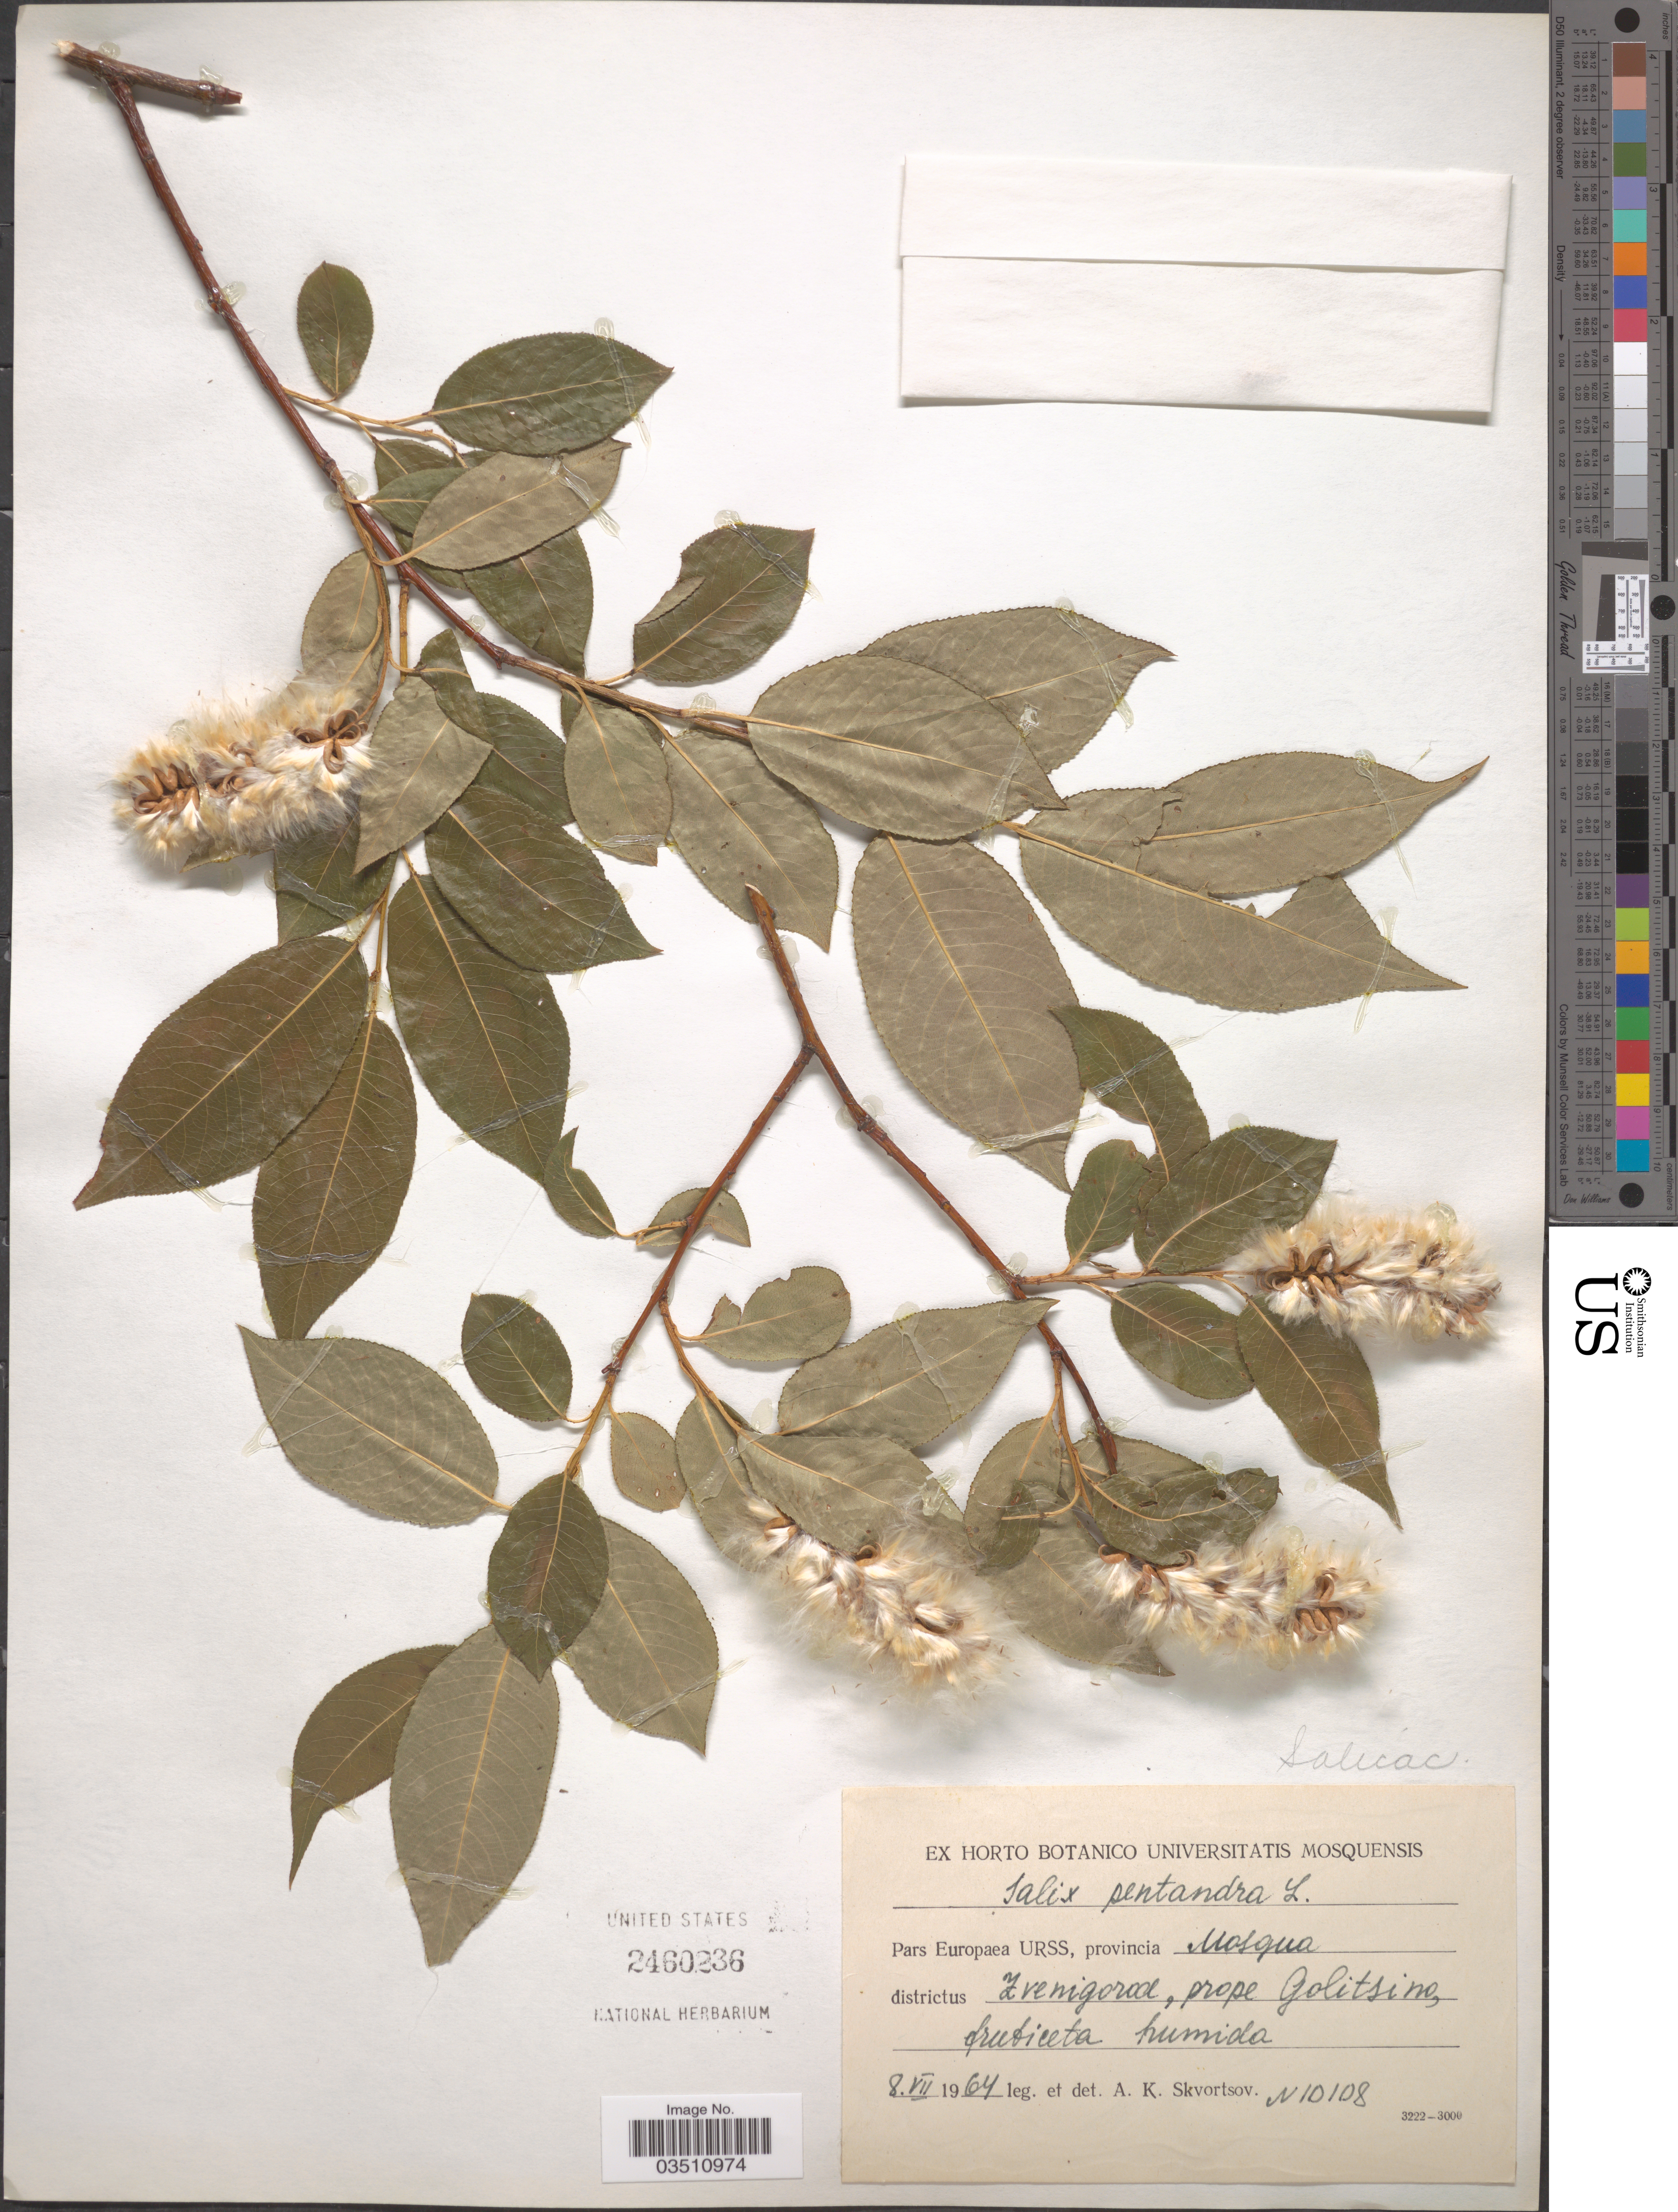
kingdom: Plantae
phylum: Tracheophyta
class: Magnoliopsida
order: Malpighiales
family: Salicaceae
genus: Salix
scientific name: Salix pentandra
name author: L.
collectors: A. K. Skvortsov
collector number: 10108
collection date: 1964-07-08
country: Russian Federation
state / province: Moscow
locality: Pars Europaea URSS, provincia Mosqua, districtus Zvenigorod, prope Golitsino.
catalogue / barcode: US 2460236